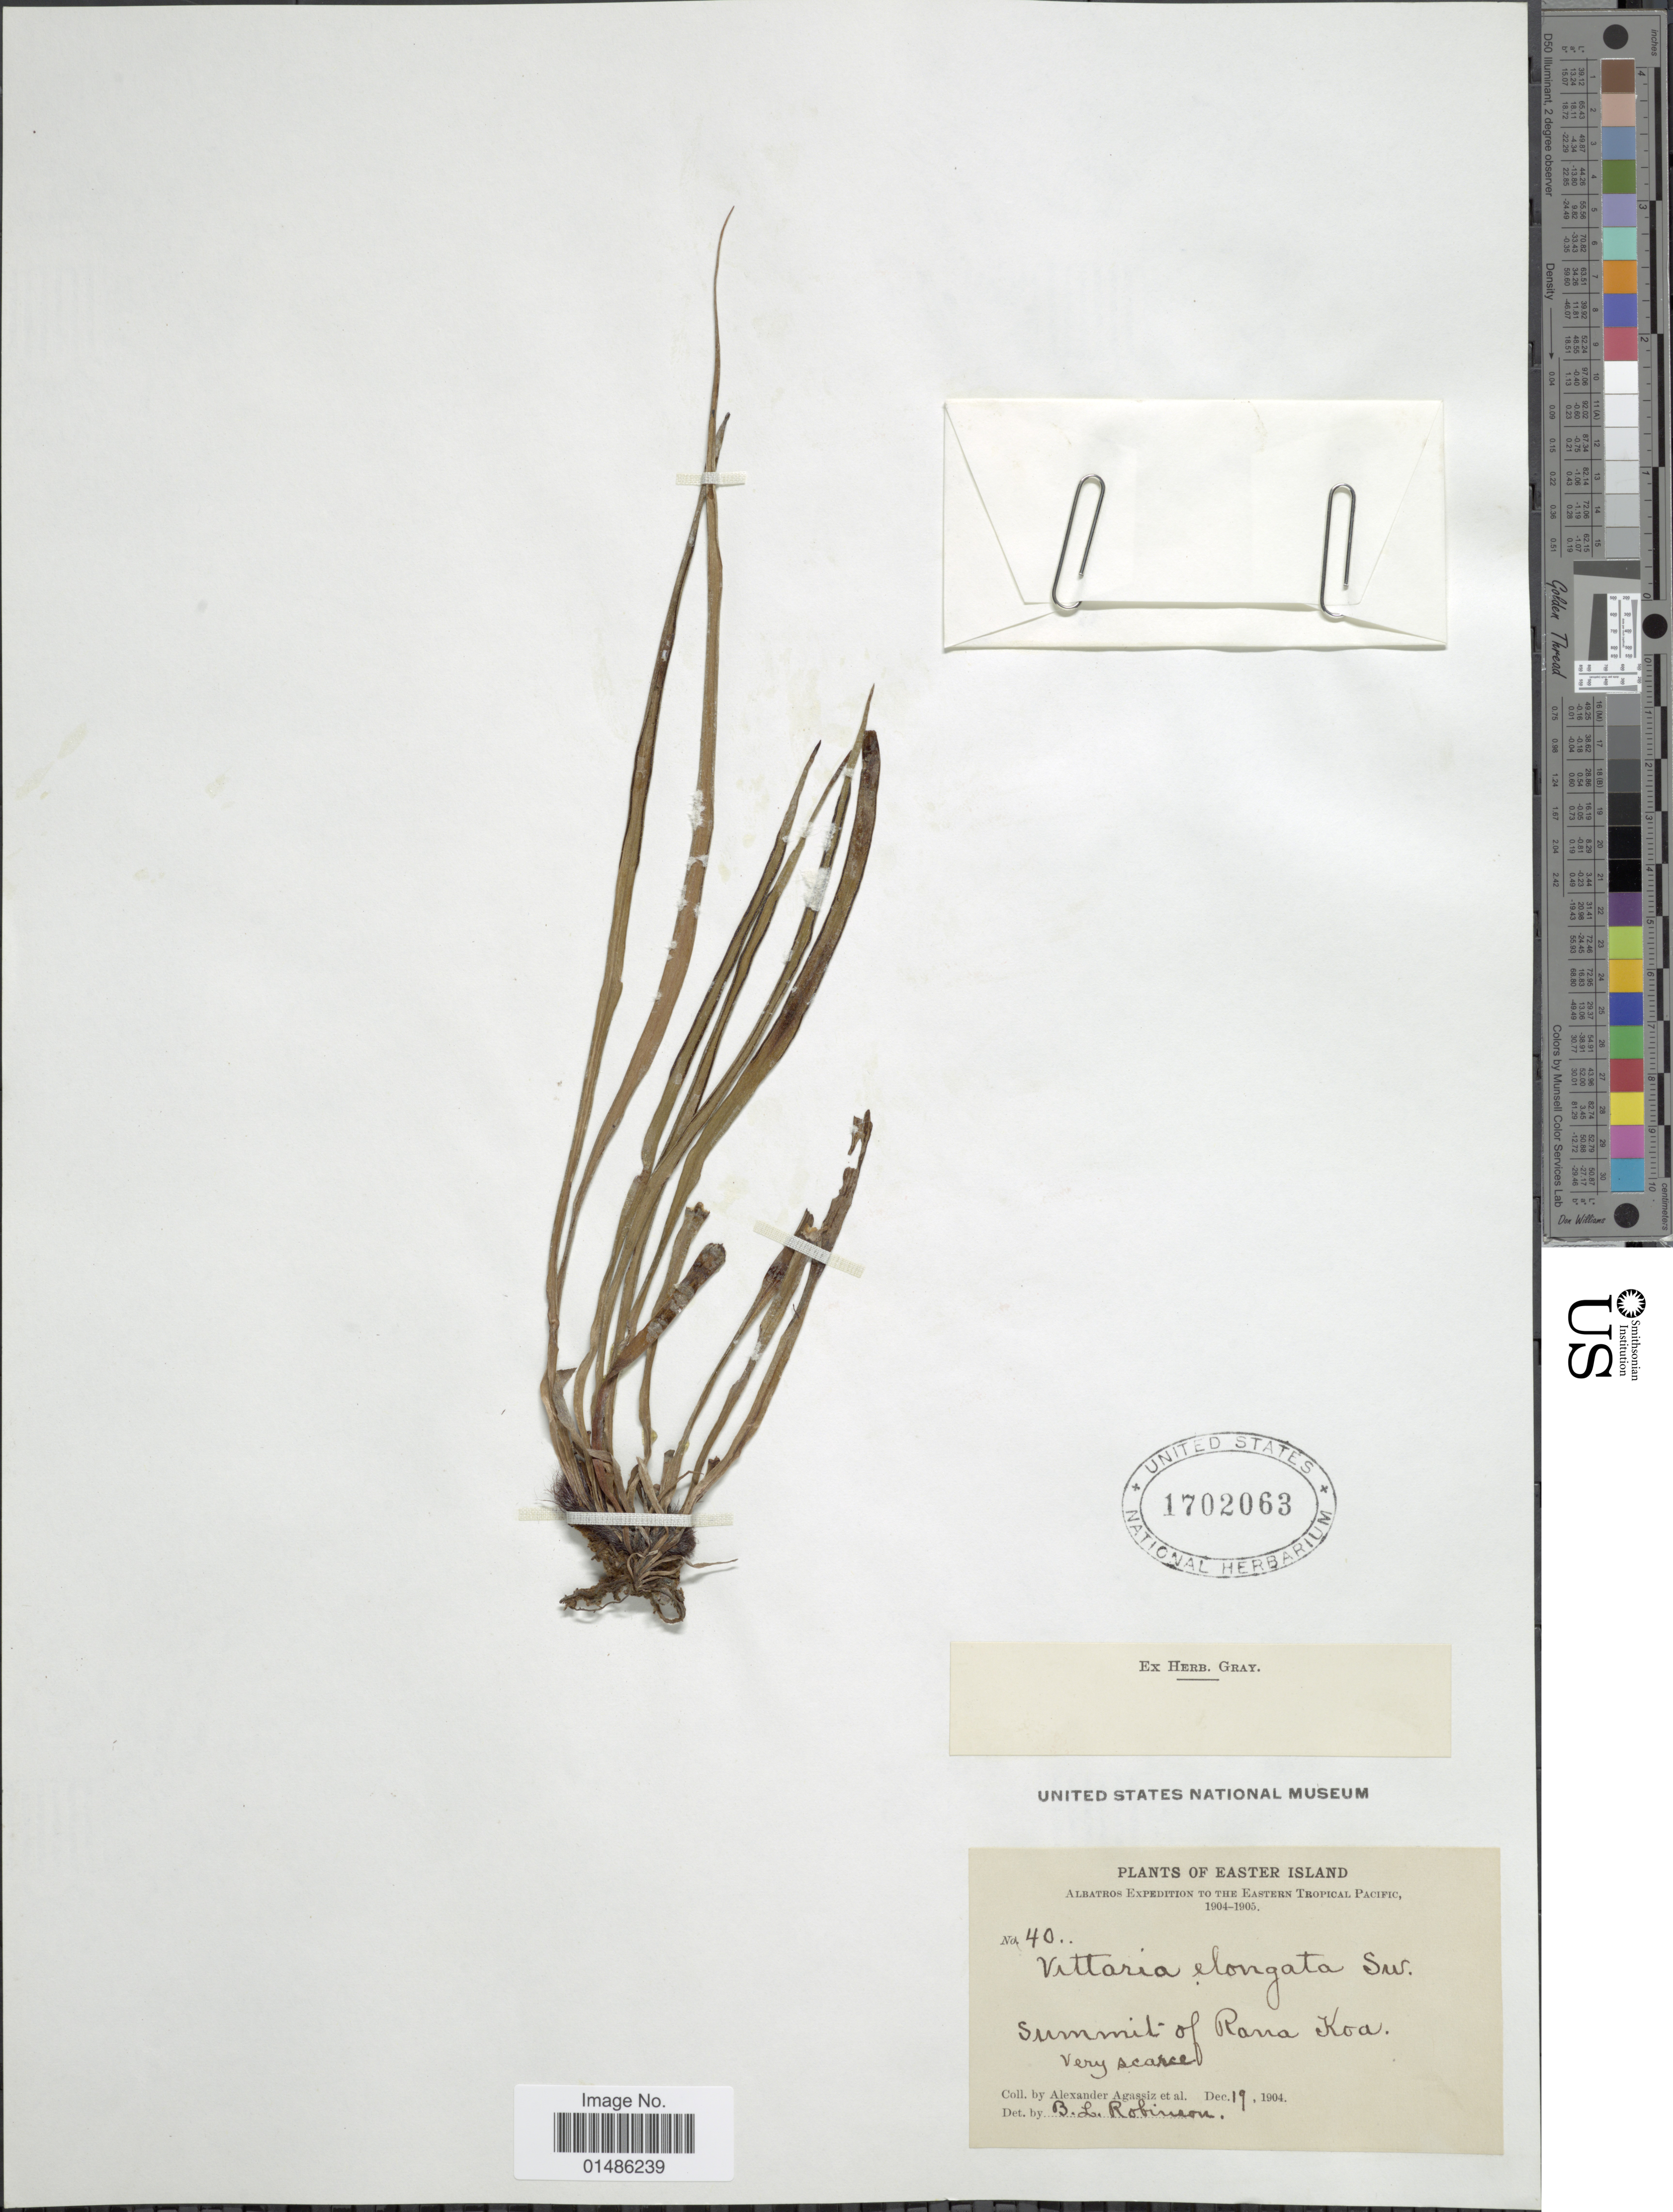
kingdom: Plantae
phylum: Tracheophyta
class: Polypodiopsida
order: Polypodiales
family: Pteridaceae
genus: Haplopteris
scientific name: Haplopteris elongata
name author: (Sw.) Crane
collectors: A. E. Agassiz & et al.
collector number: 40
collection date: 1904-12-19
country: Chile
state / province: Valparaíso (V)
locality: Easter Island. Eastern Tropical Pacific. Summit of Rana Koa.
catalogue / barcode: US 1702063